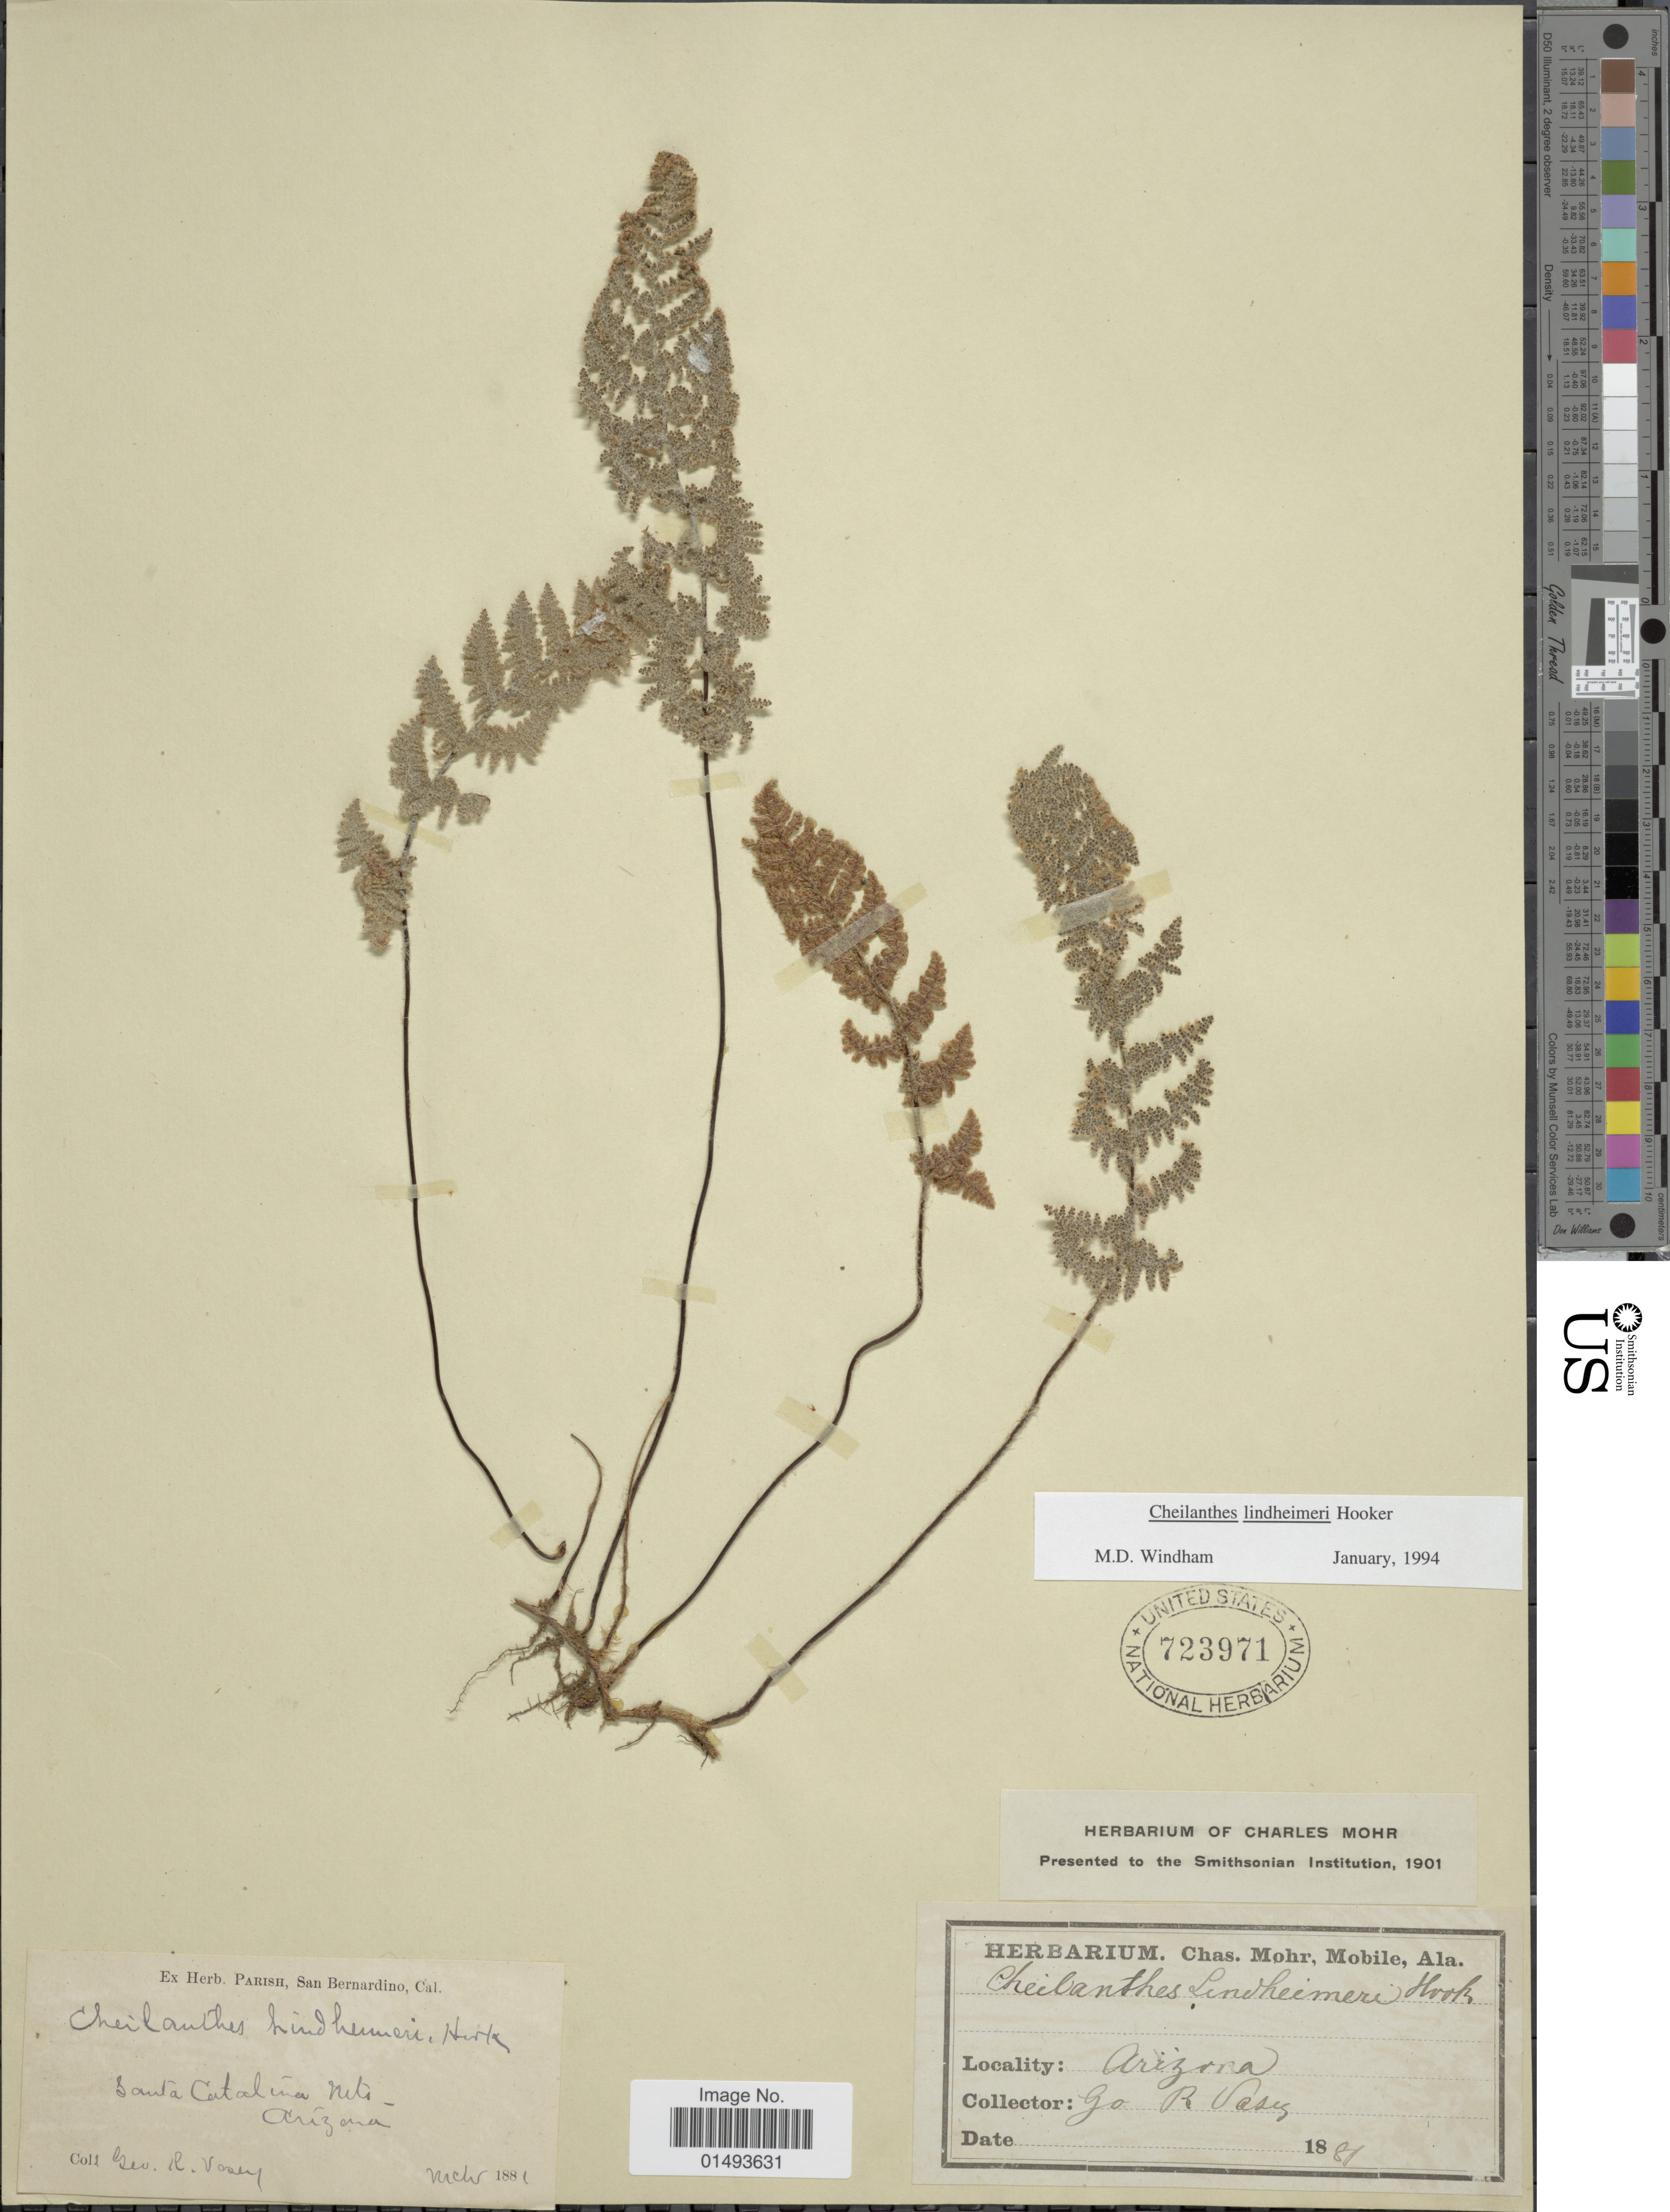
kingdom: Plantae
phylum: Tracheophyta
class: Polypodiopsida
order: Polypodiales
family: Pteridaceae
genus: Myriopteris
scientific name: Myriopteris lindheimeri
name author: (Hook.) J. Sm.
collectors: G. R. Vasey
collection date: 1881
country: United States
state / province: Arizona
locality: Santa Catalina Mts.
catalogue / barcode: US 723971